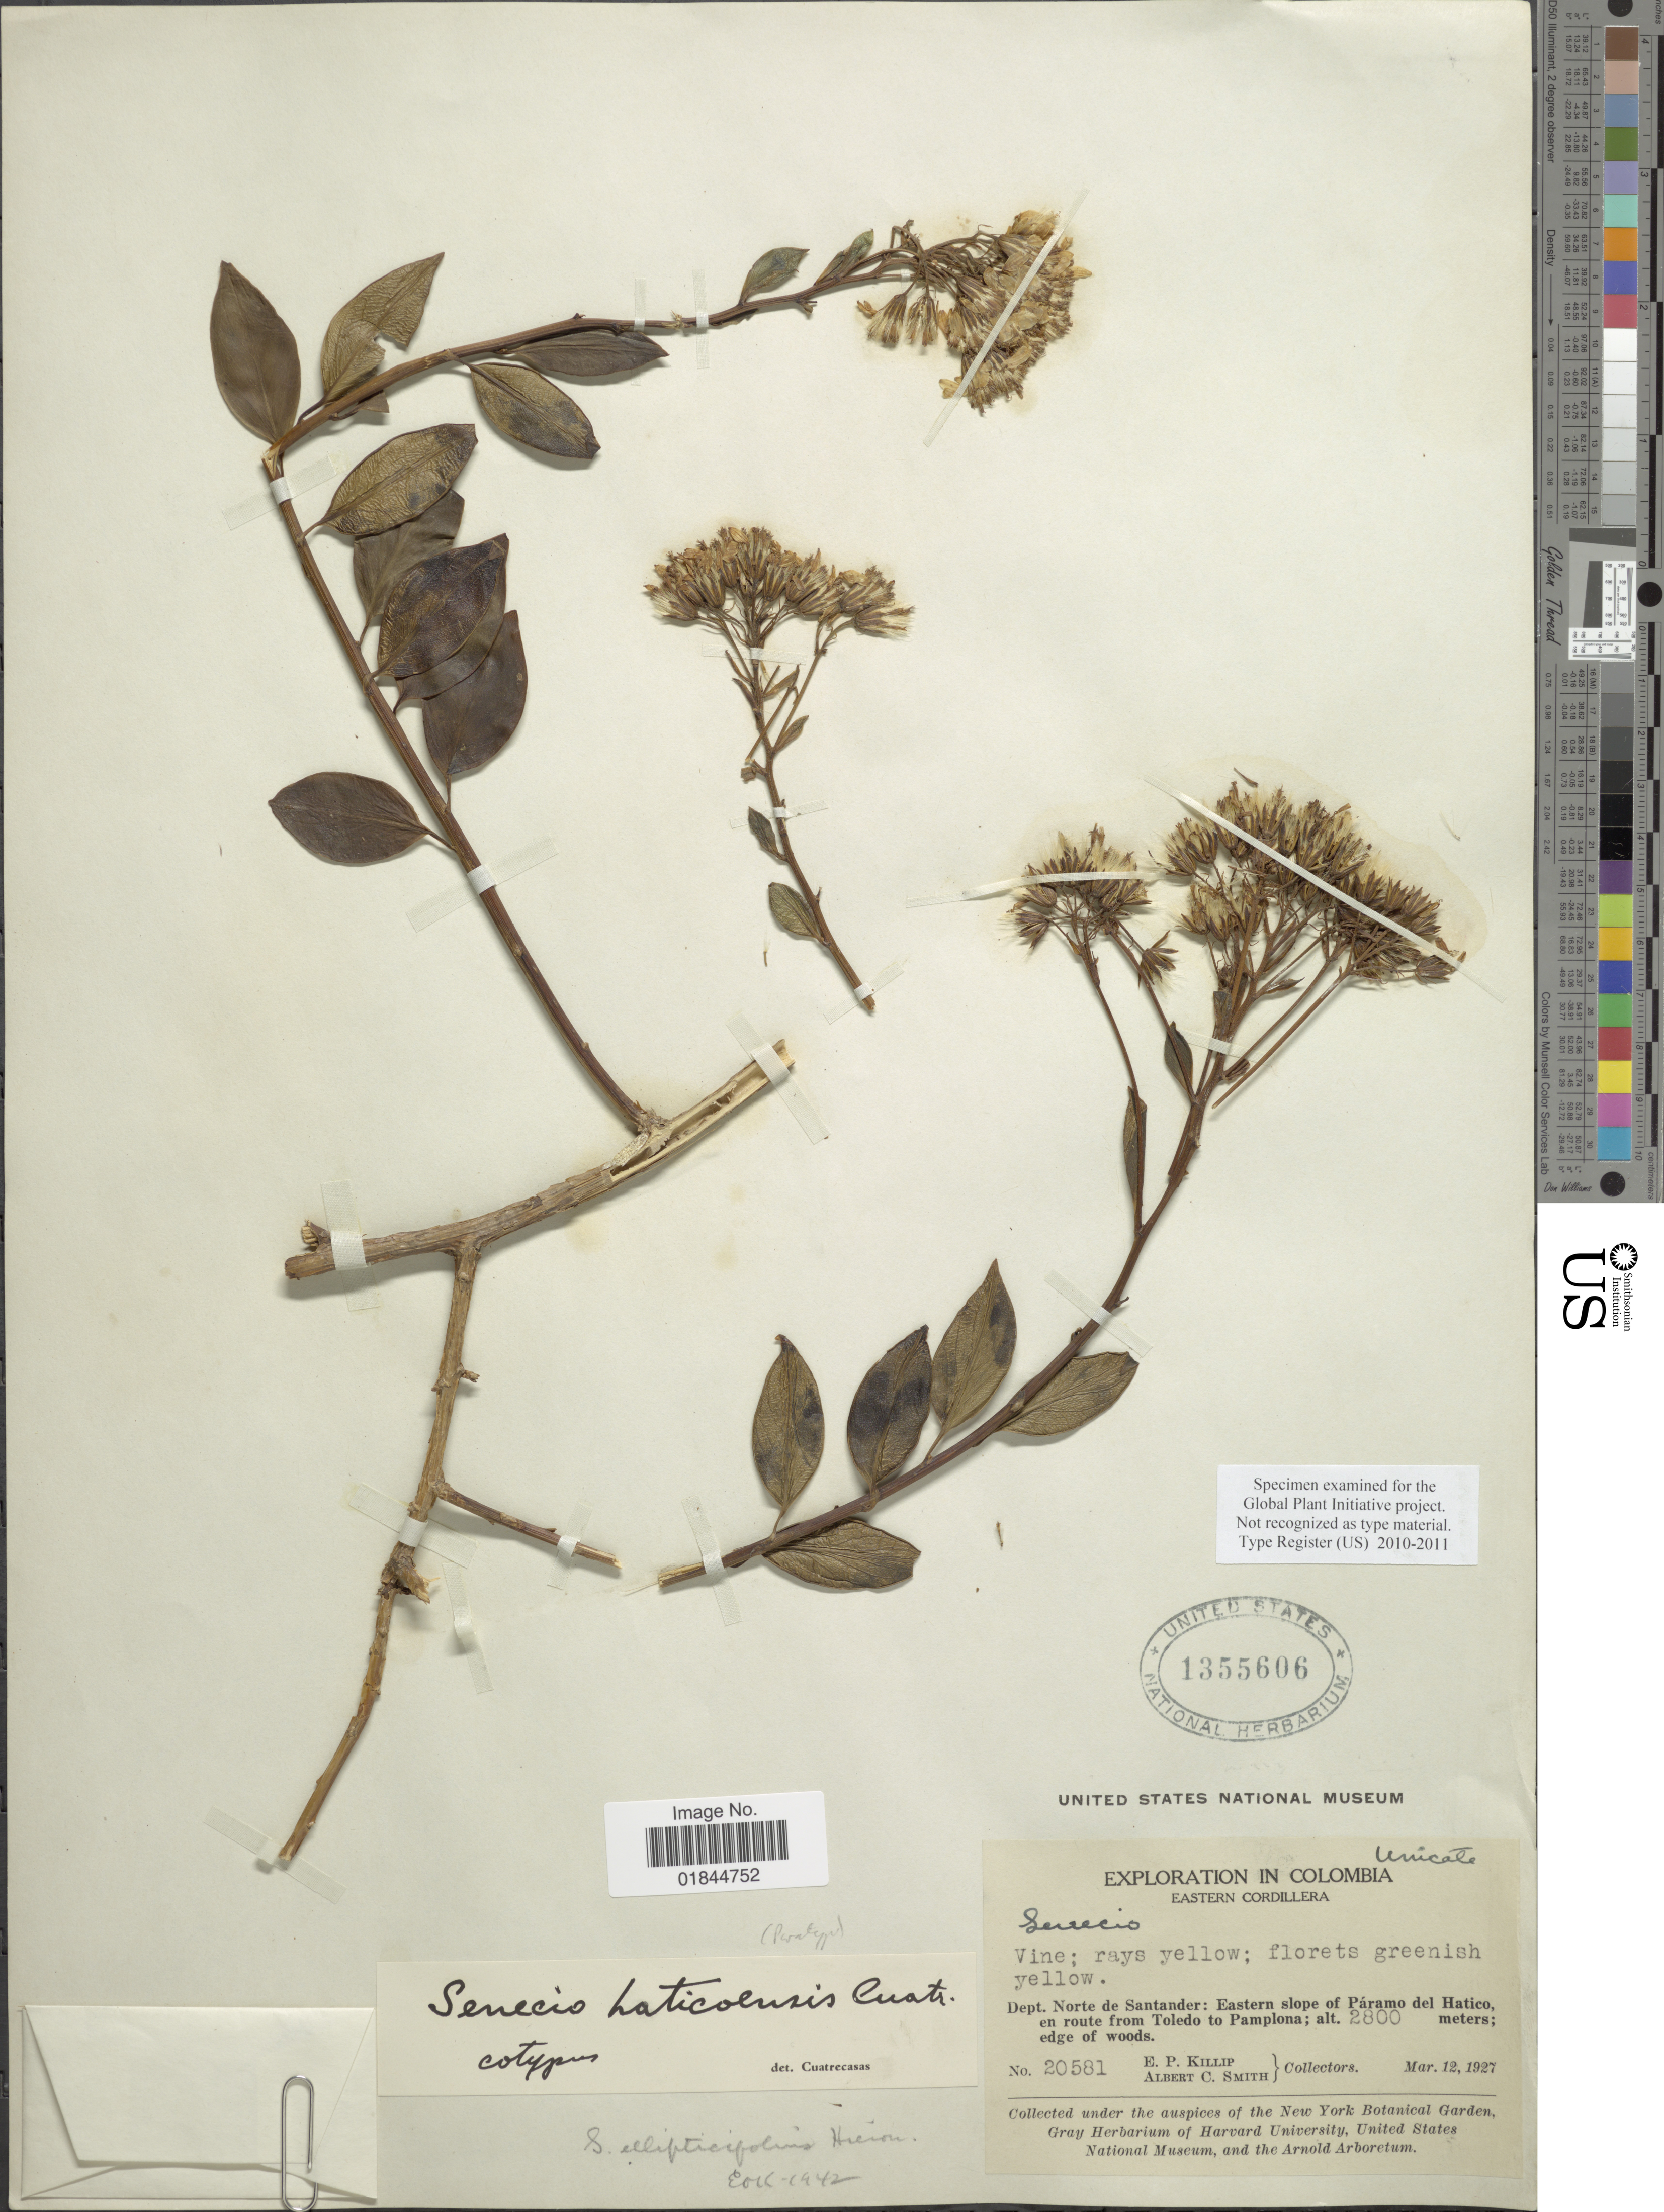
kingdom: Plantae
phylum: Tracheophyta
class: Magnoliopsida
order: Asterales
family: Asteraceae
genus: Pentacalia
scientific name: Pentacalia sp.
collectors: E. P. Killip & A. C. Smith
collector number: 20581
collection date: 1927-03-12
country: Colombia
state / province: Norte de Santander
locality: Dept. Norte de Santander: Eastern slope of Paramo del Hatico, en route from Toledo to Pamplona. Eastern Cordillera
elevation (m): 2800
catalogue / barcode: US 1355606